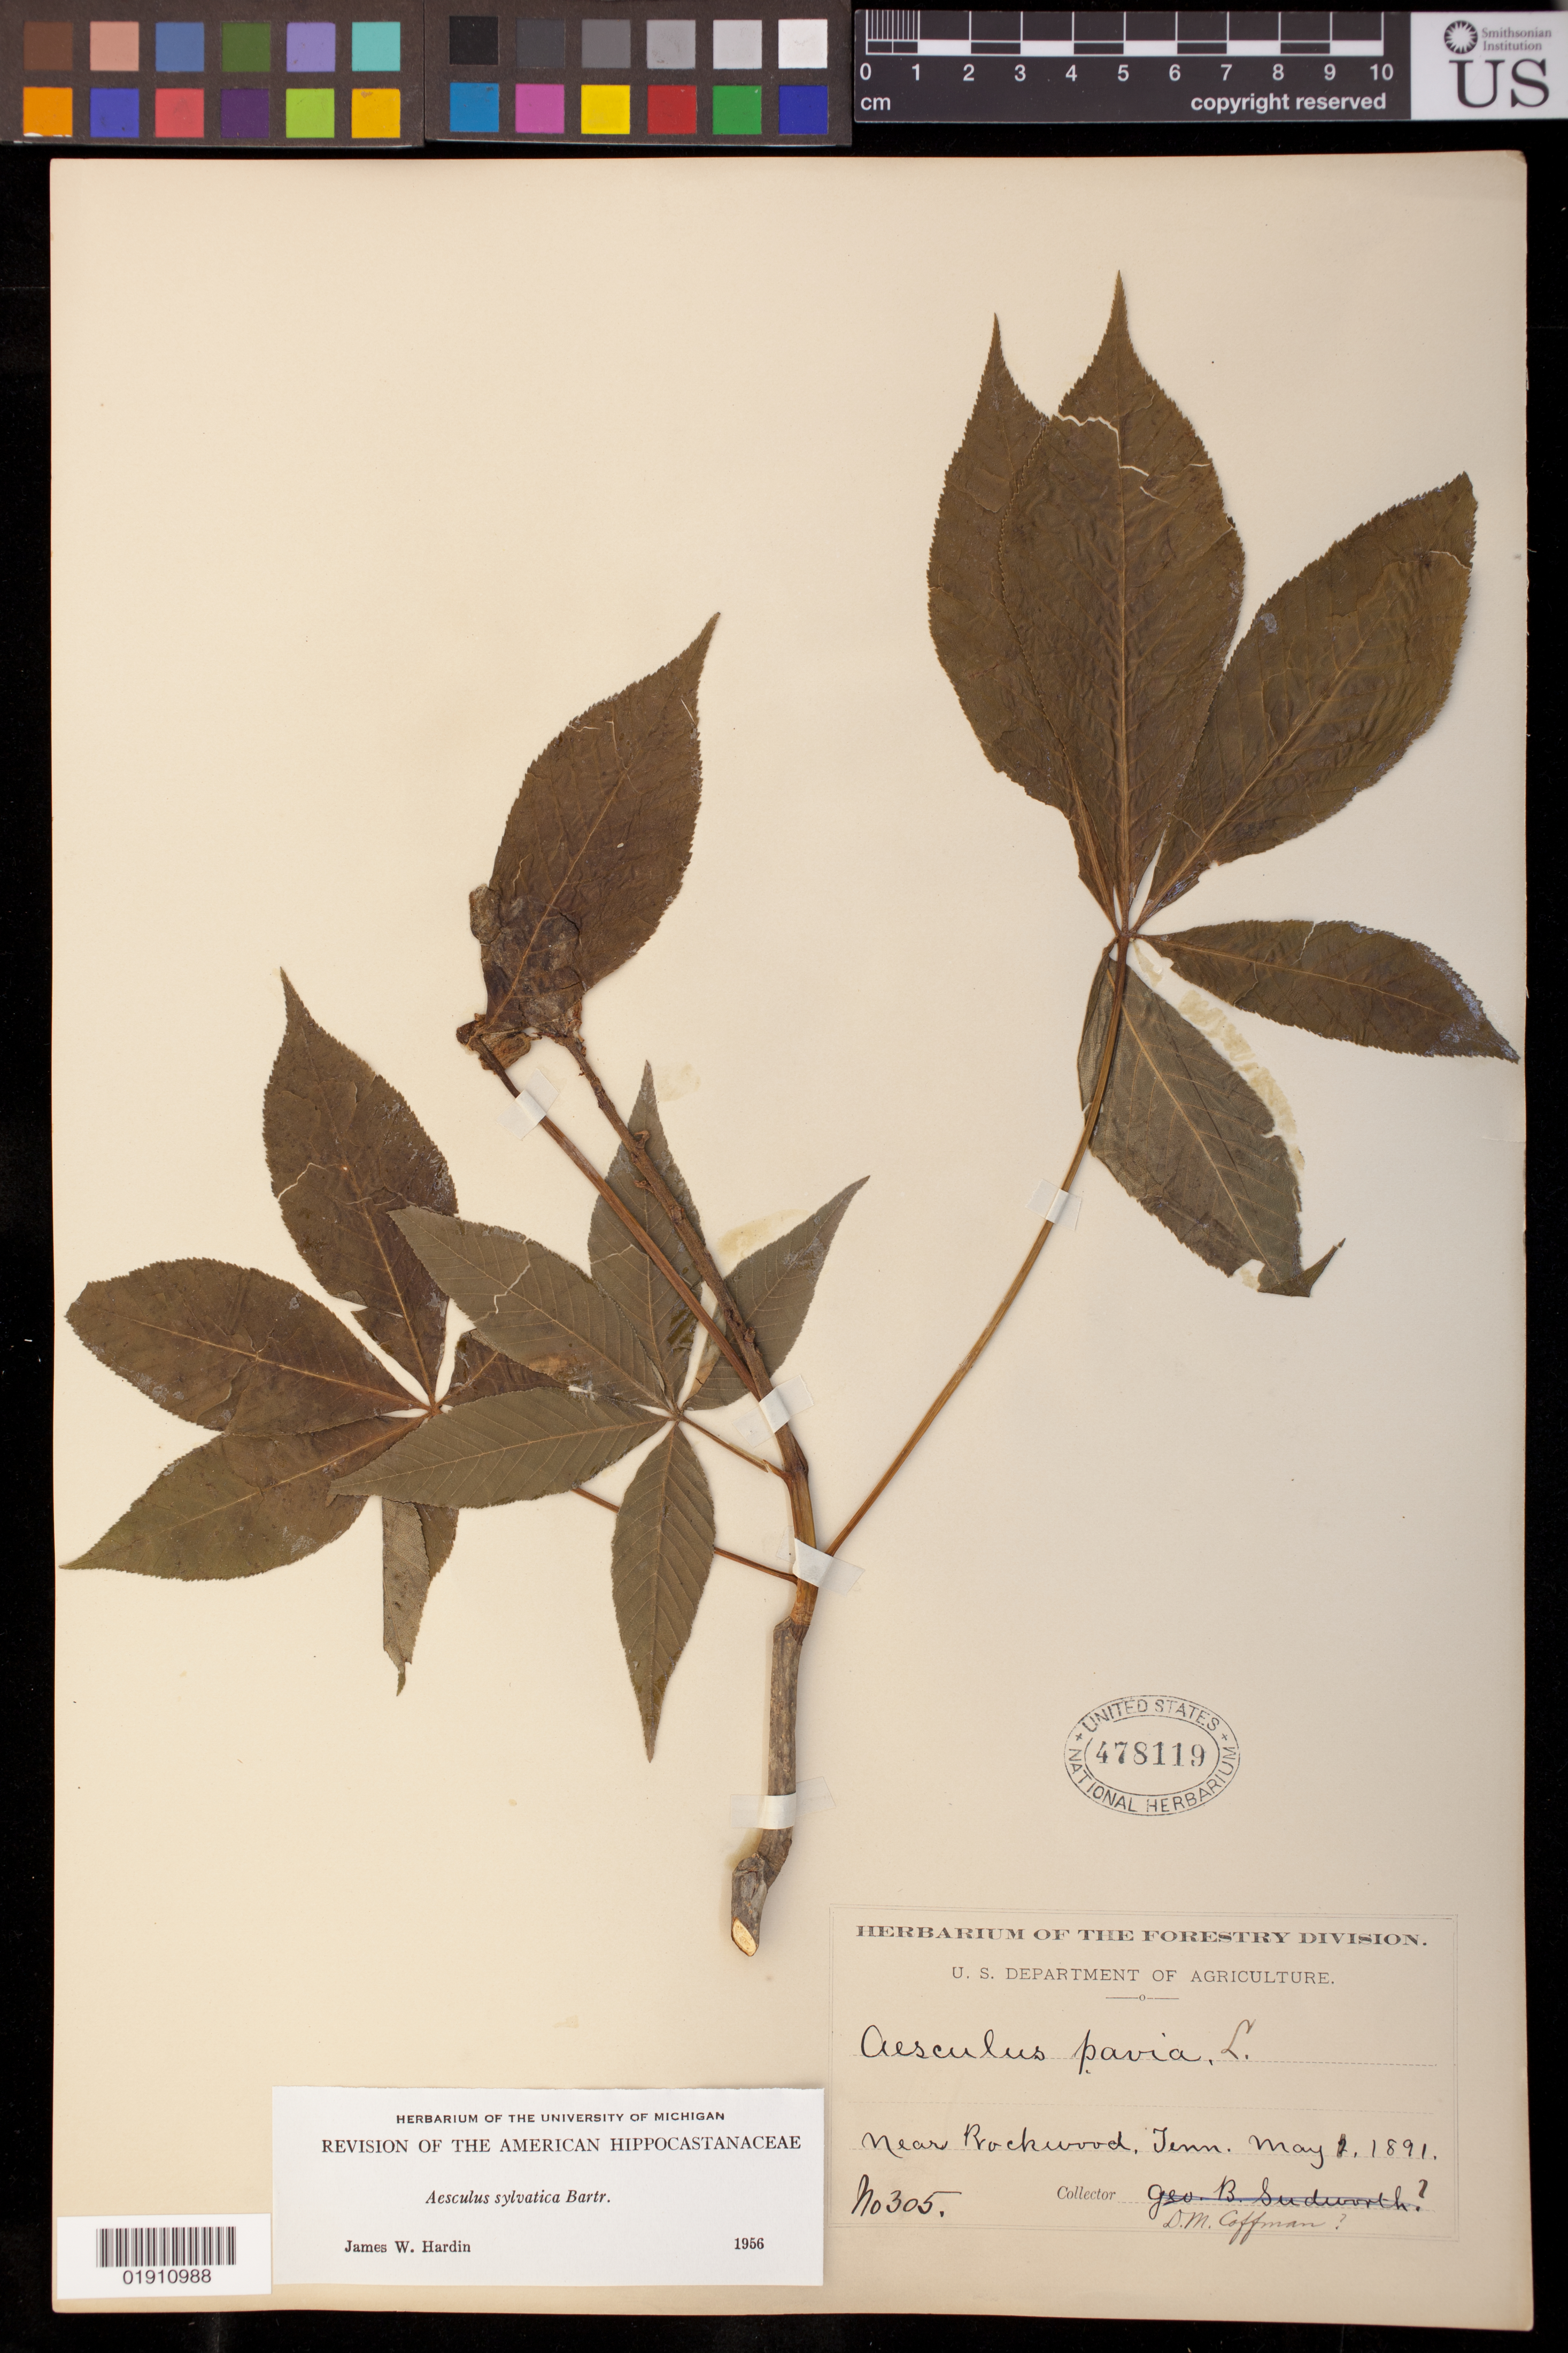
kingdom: Plantae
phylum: Tracheophyta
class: Magnoliopsida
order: Sapindales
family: Sapindaceae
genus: Aesculus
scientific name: Aesculus sylvatica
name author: W. Bartram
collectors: D. M. Coffman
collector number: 305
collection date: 1891-05-01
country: United States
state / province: Tennessee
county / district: Roane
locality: near Rockwood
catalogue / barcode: US 478119